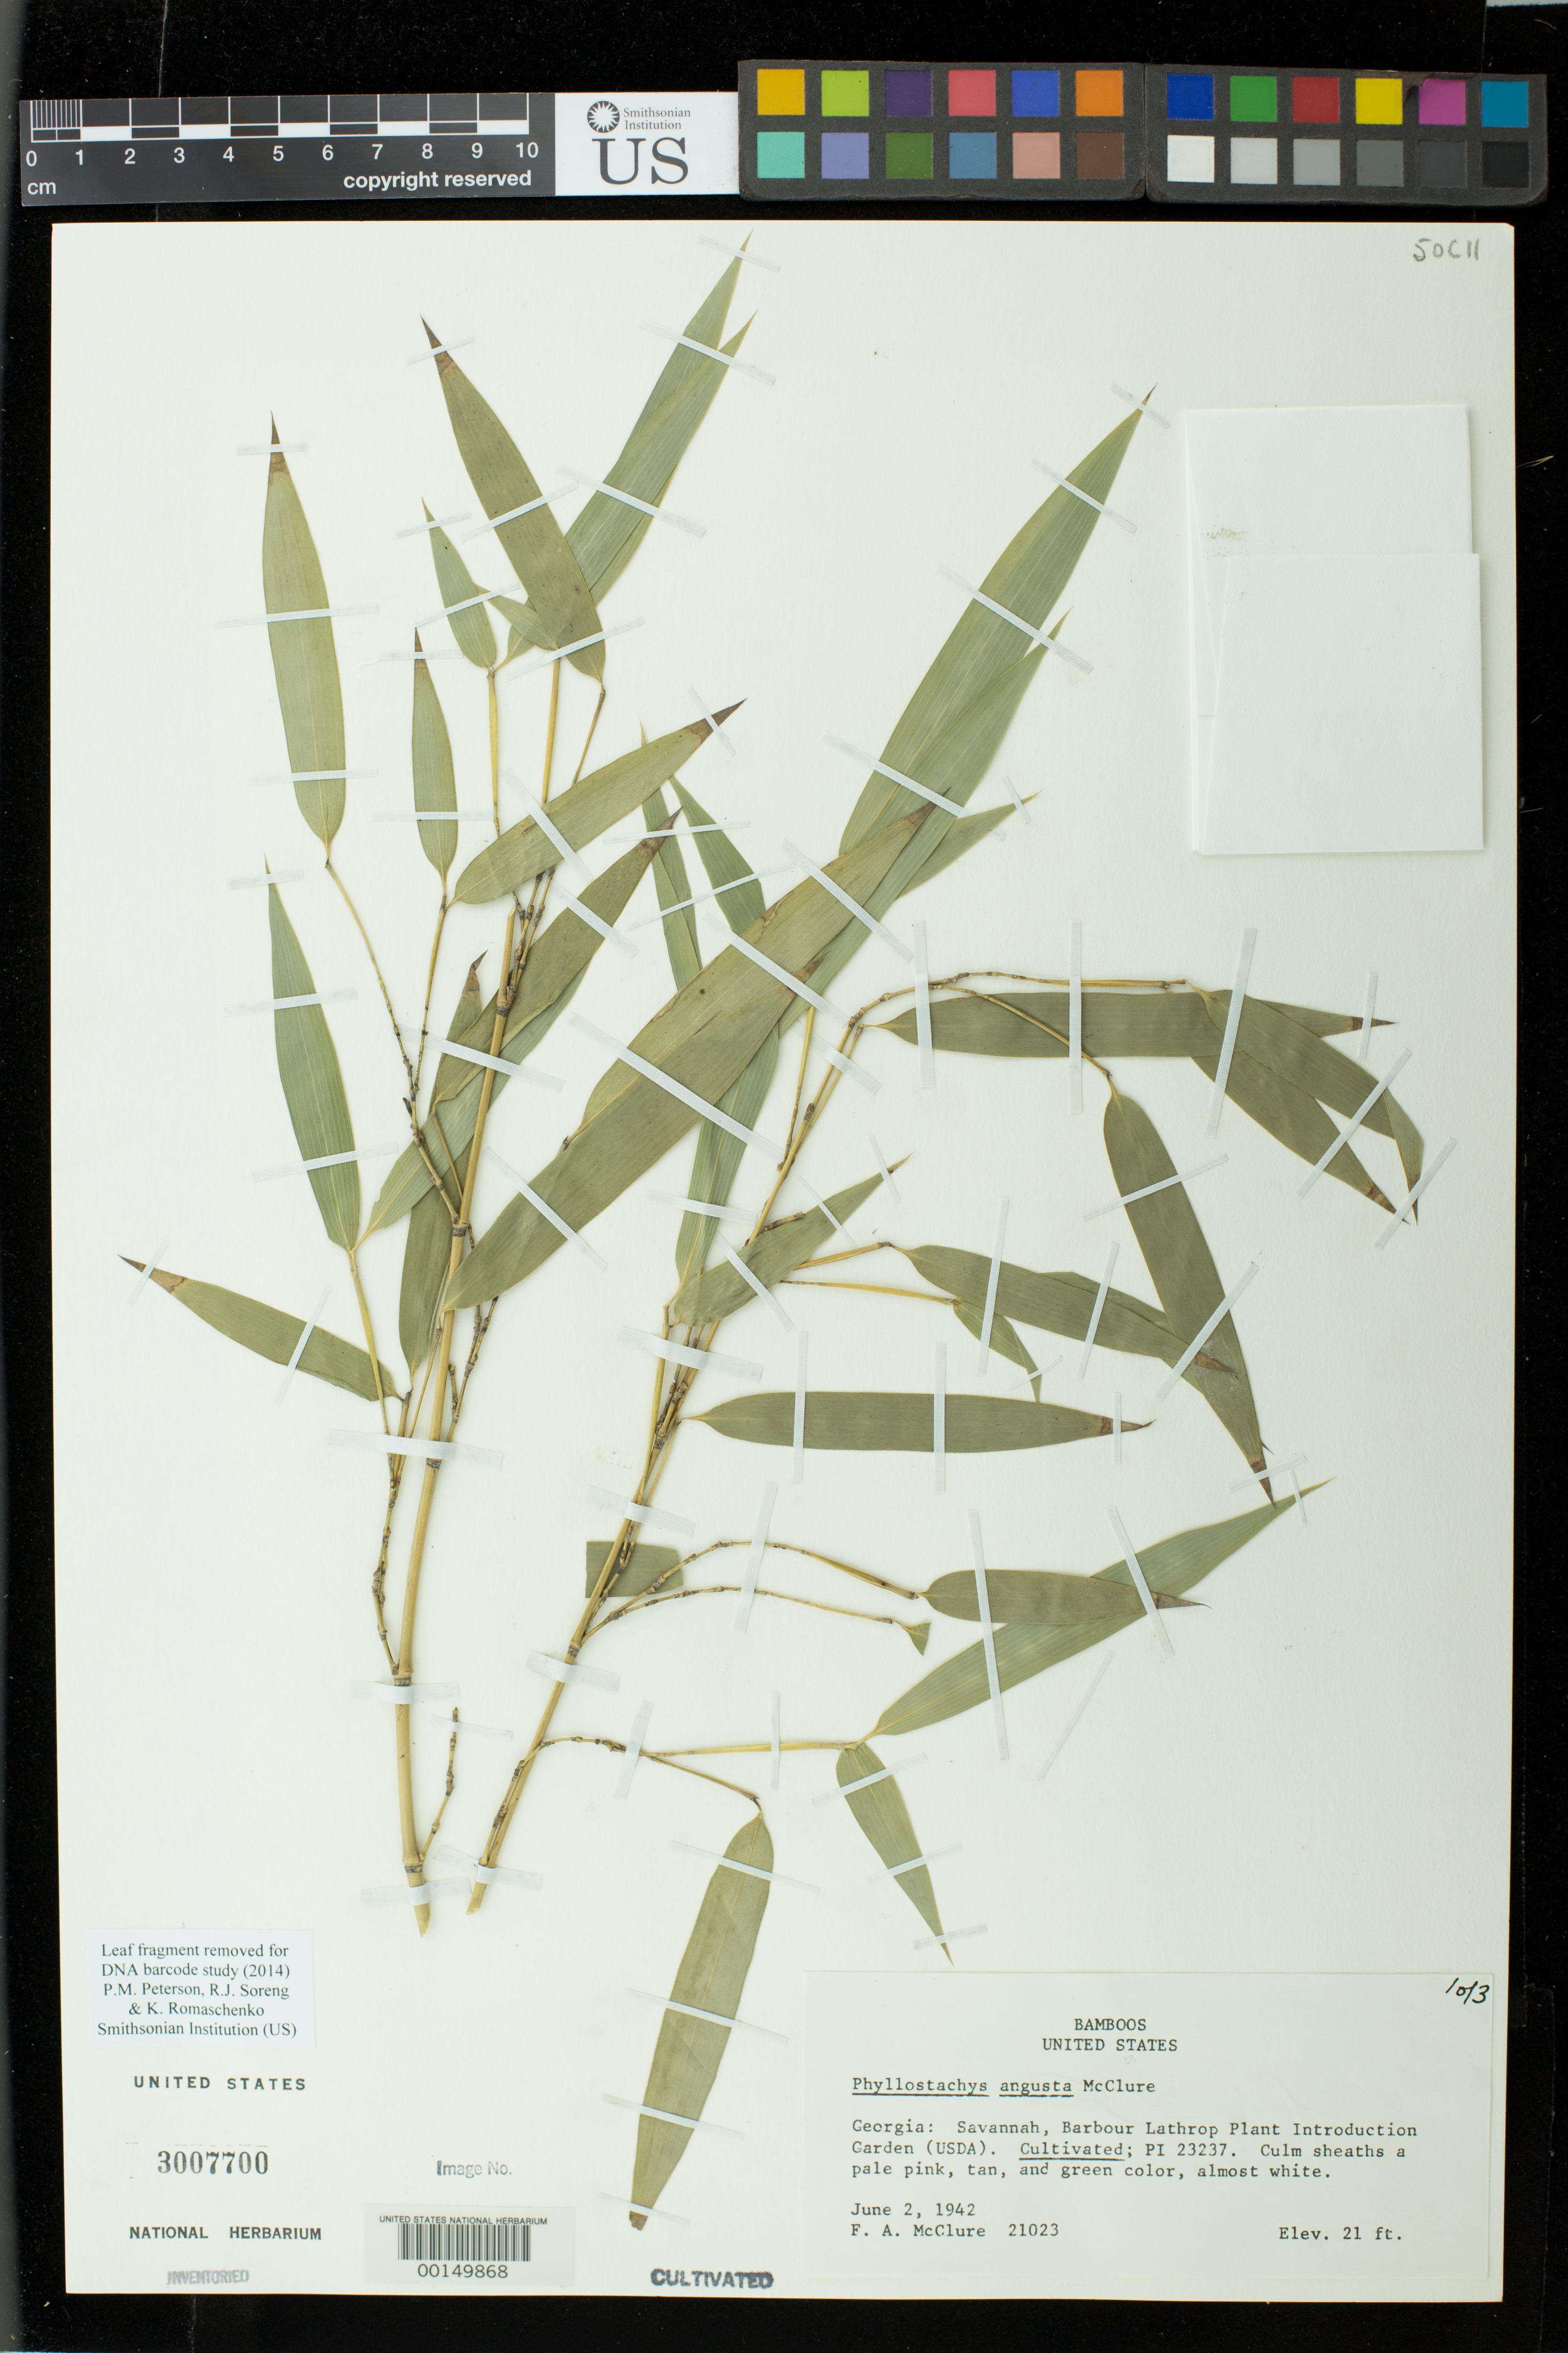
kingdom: Plantae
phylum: Tracheophyta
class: Liliopsida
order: Poales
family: Poaceae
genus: Phyllostachys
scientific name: Phyllostachys angusta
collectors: F. A. McClure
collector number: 21023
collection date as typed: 02 Jun 1942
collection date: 1942-06-02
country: United States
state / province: Georgia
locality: Savannah, barbour lathrop plant intro garden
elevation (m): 4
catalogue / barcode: US 3007700